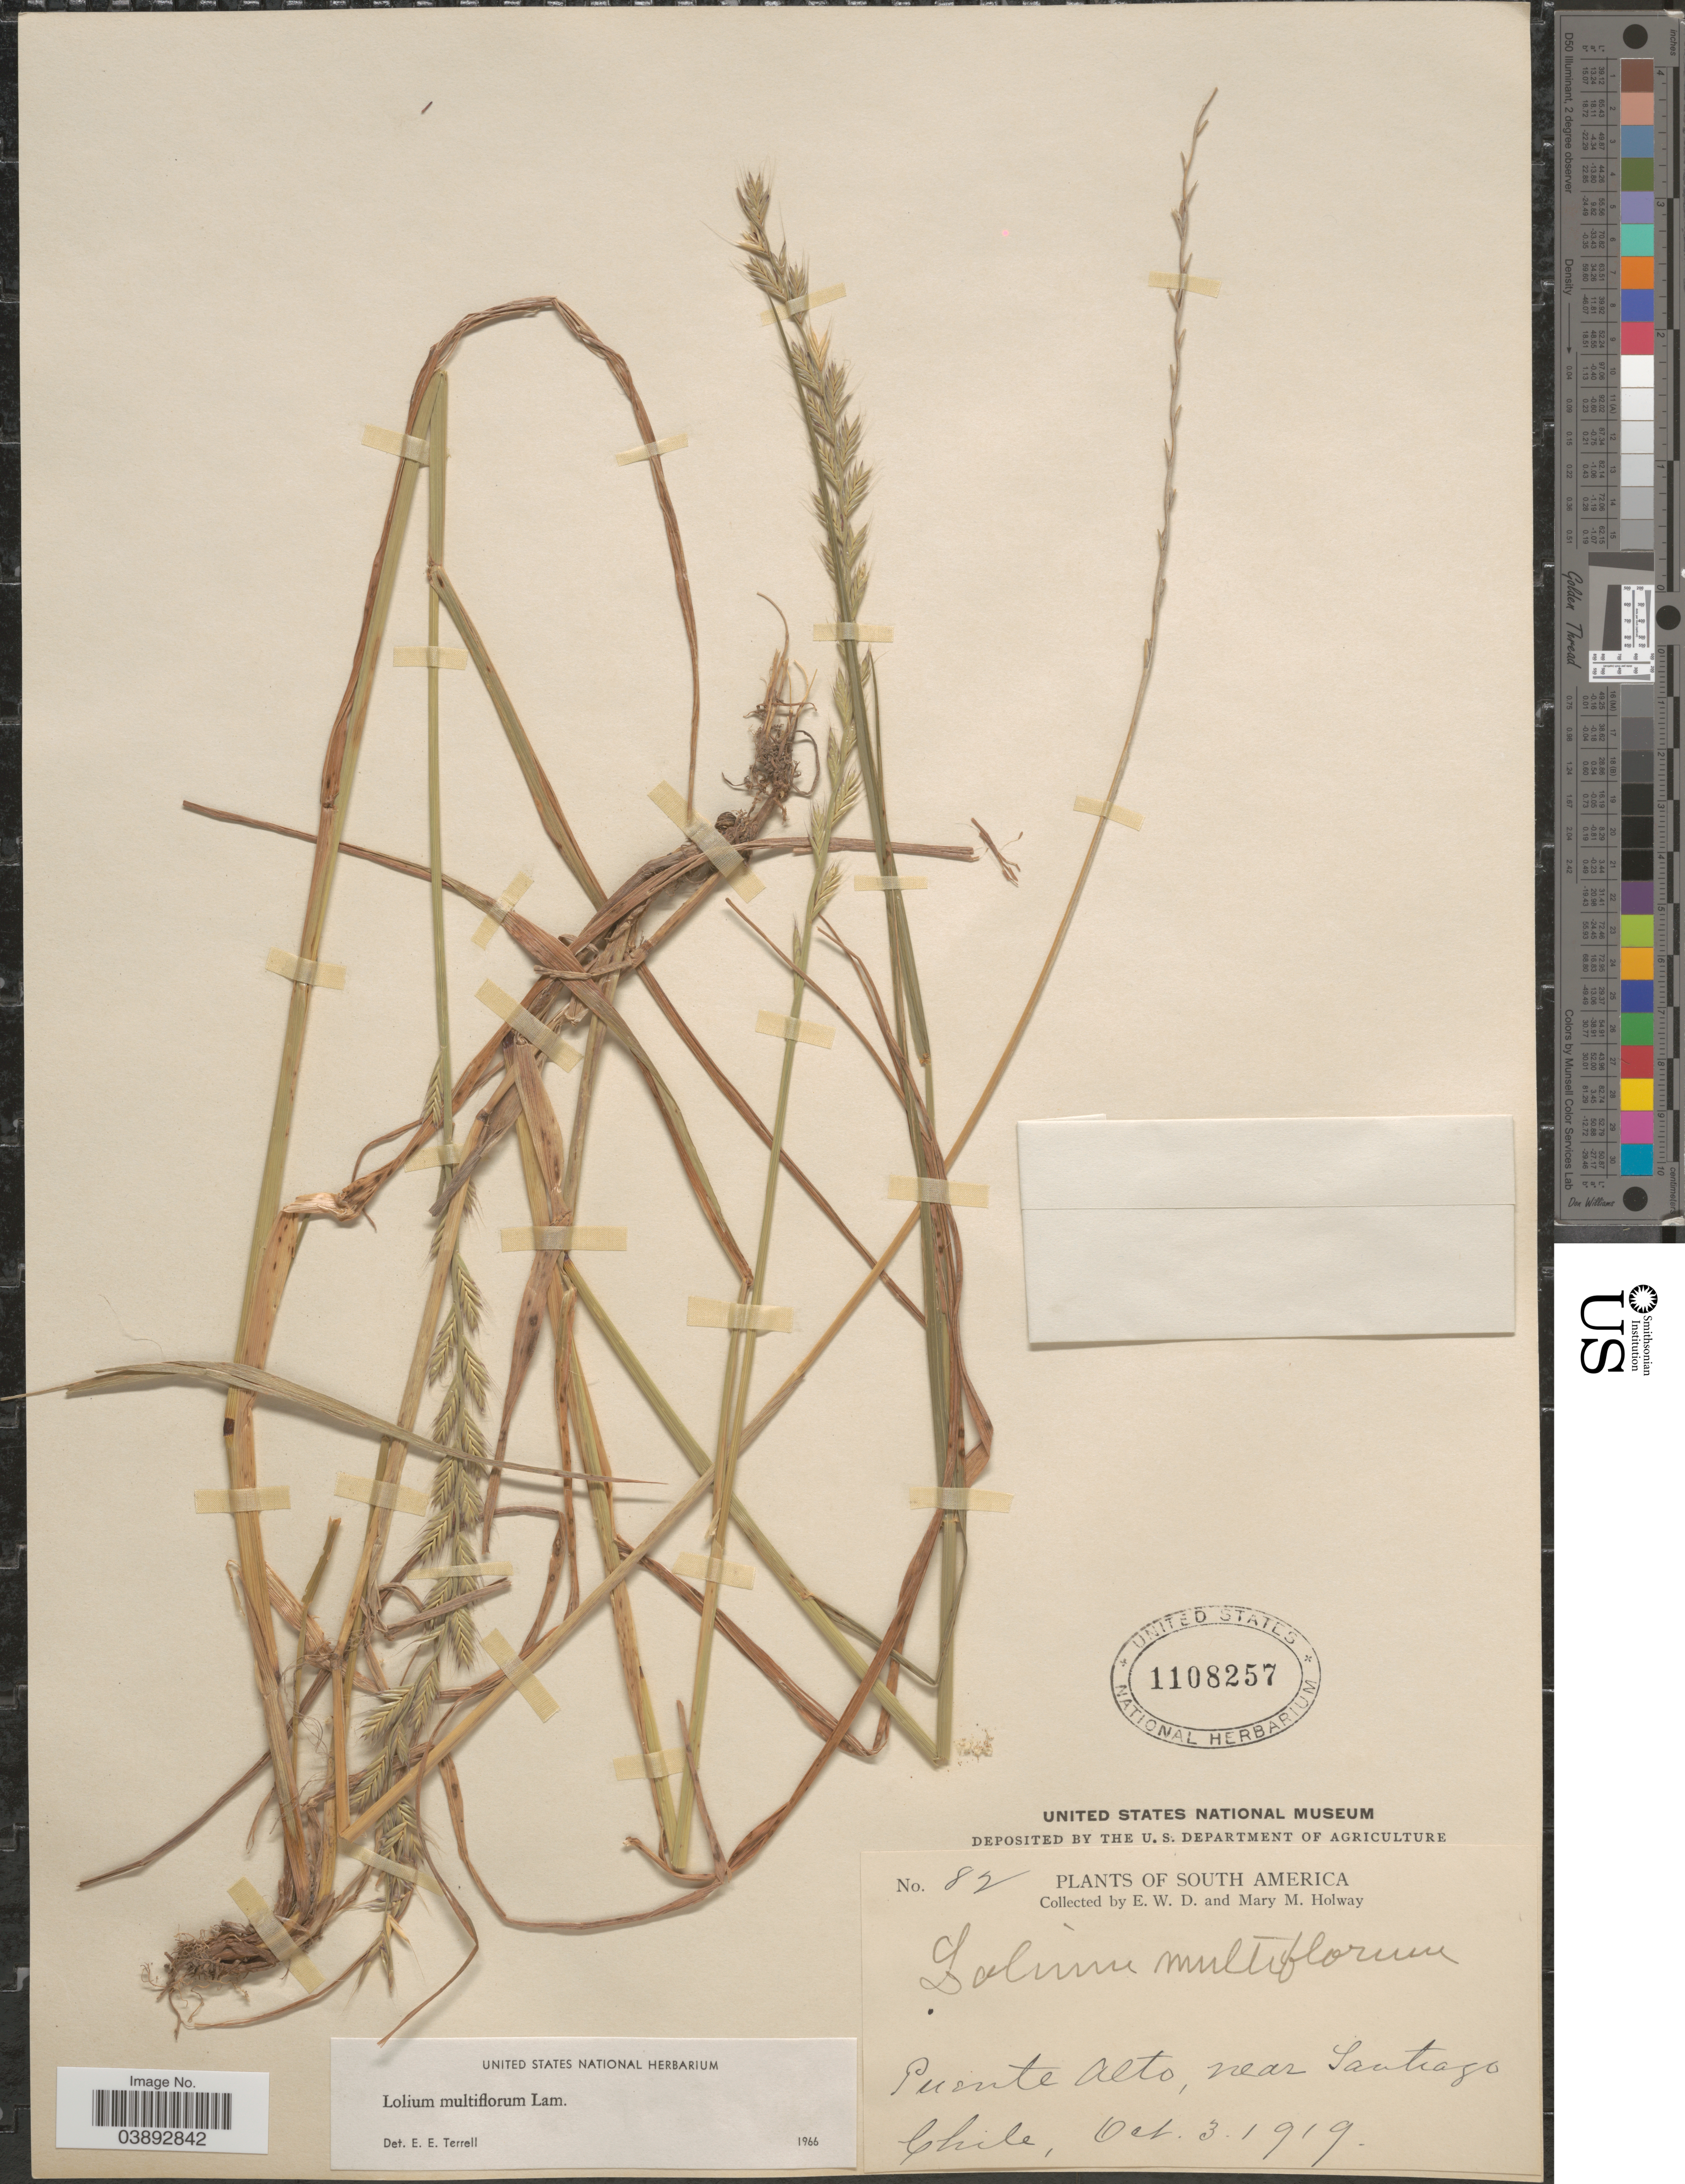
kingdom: Plantae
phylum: Tracheophyta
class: Liliopsida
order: Poales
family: Poaceae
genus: Lolium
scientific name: Lolium multiflorum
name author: Lam.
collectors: E. W. D. Holway & M. M. Holway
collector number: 82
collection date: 1919-10-03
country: Chile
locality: Puente Alto, near Santiago.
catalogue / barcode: US 1108257